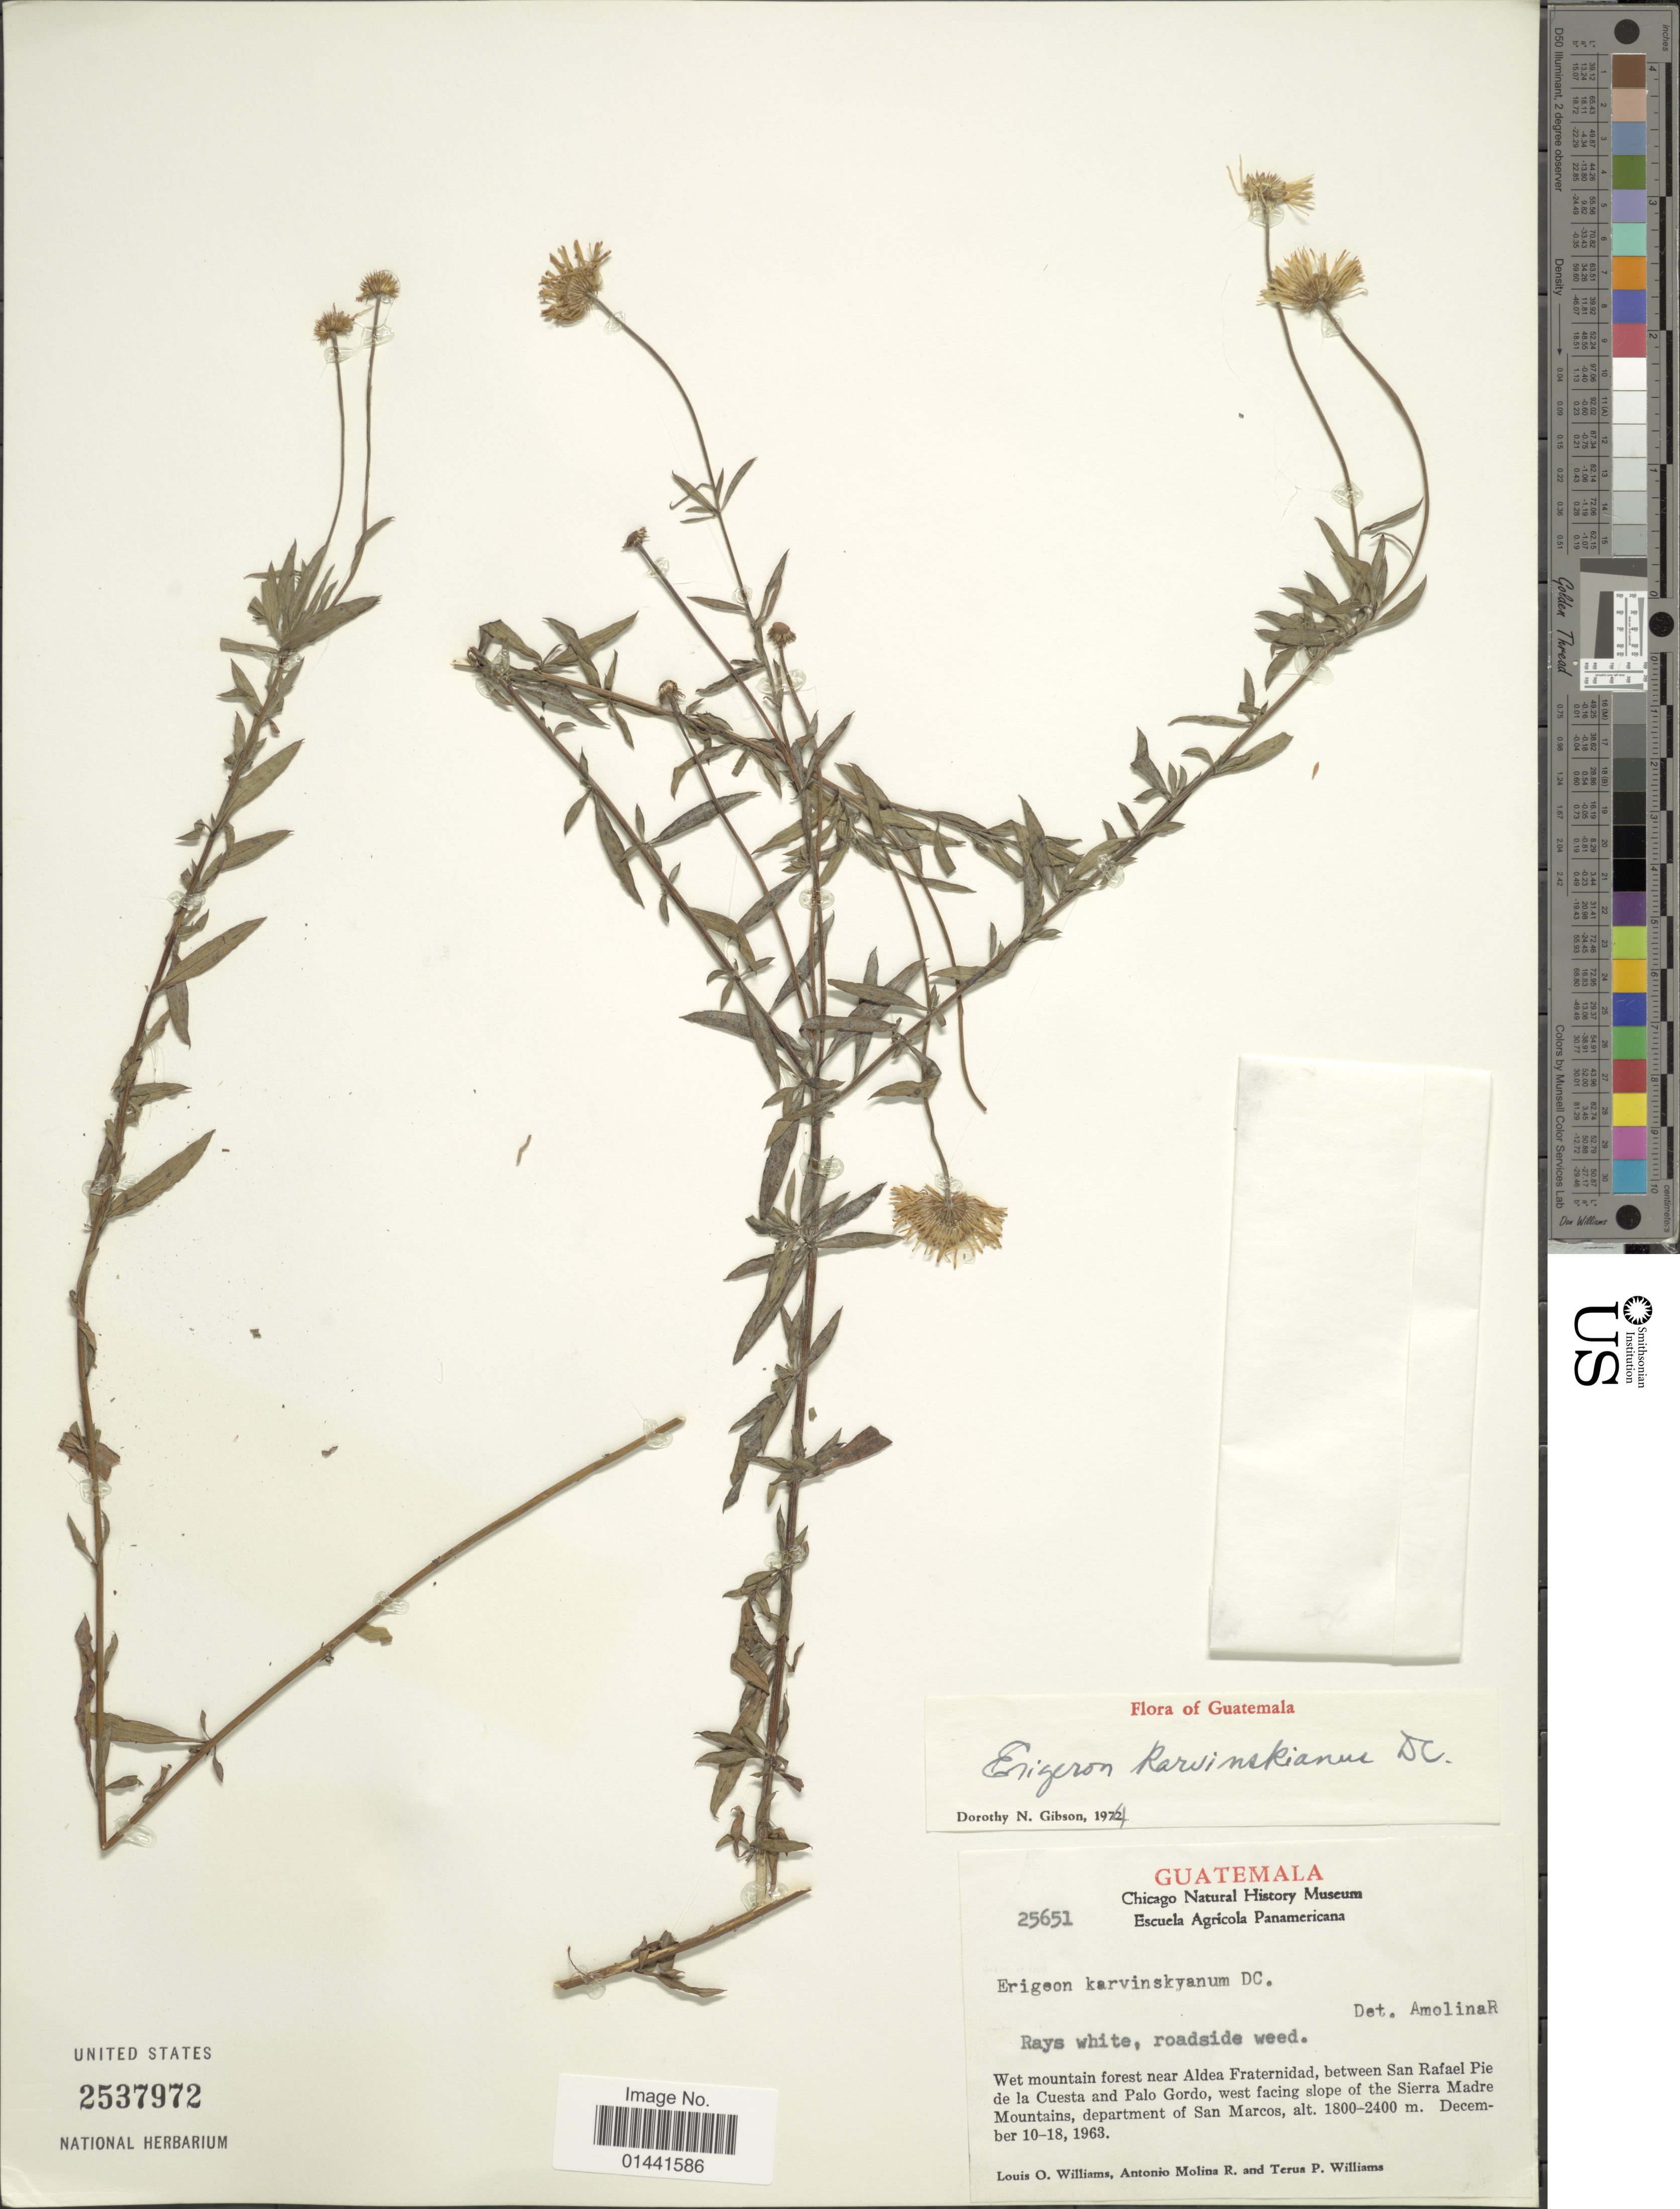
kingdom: Plantae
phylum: Tracheophyta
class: Magnoliopsida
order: Asterales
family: Asteraceae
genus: Erigeron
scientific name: Erigeron karvinskianus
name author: DC.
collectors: L. O. Williams, A. Molina R. & T. P. Williams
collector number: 25651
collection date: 1963-12-10/1963-12-18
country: Guatemala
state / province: San Marcos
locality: Wet mountain forest near Aldea Fraternidad, between San Rafael Pie de la Cuesta and Palo Gordo, west facing slope of the Sierra Madre Mountains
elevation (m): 1800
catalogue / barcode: US 2537972